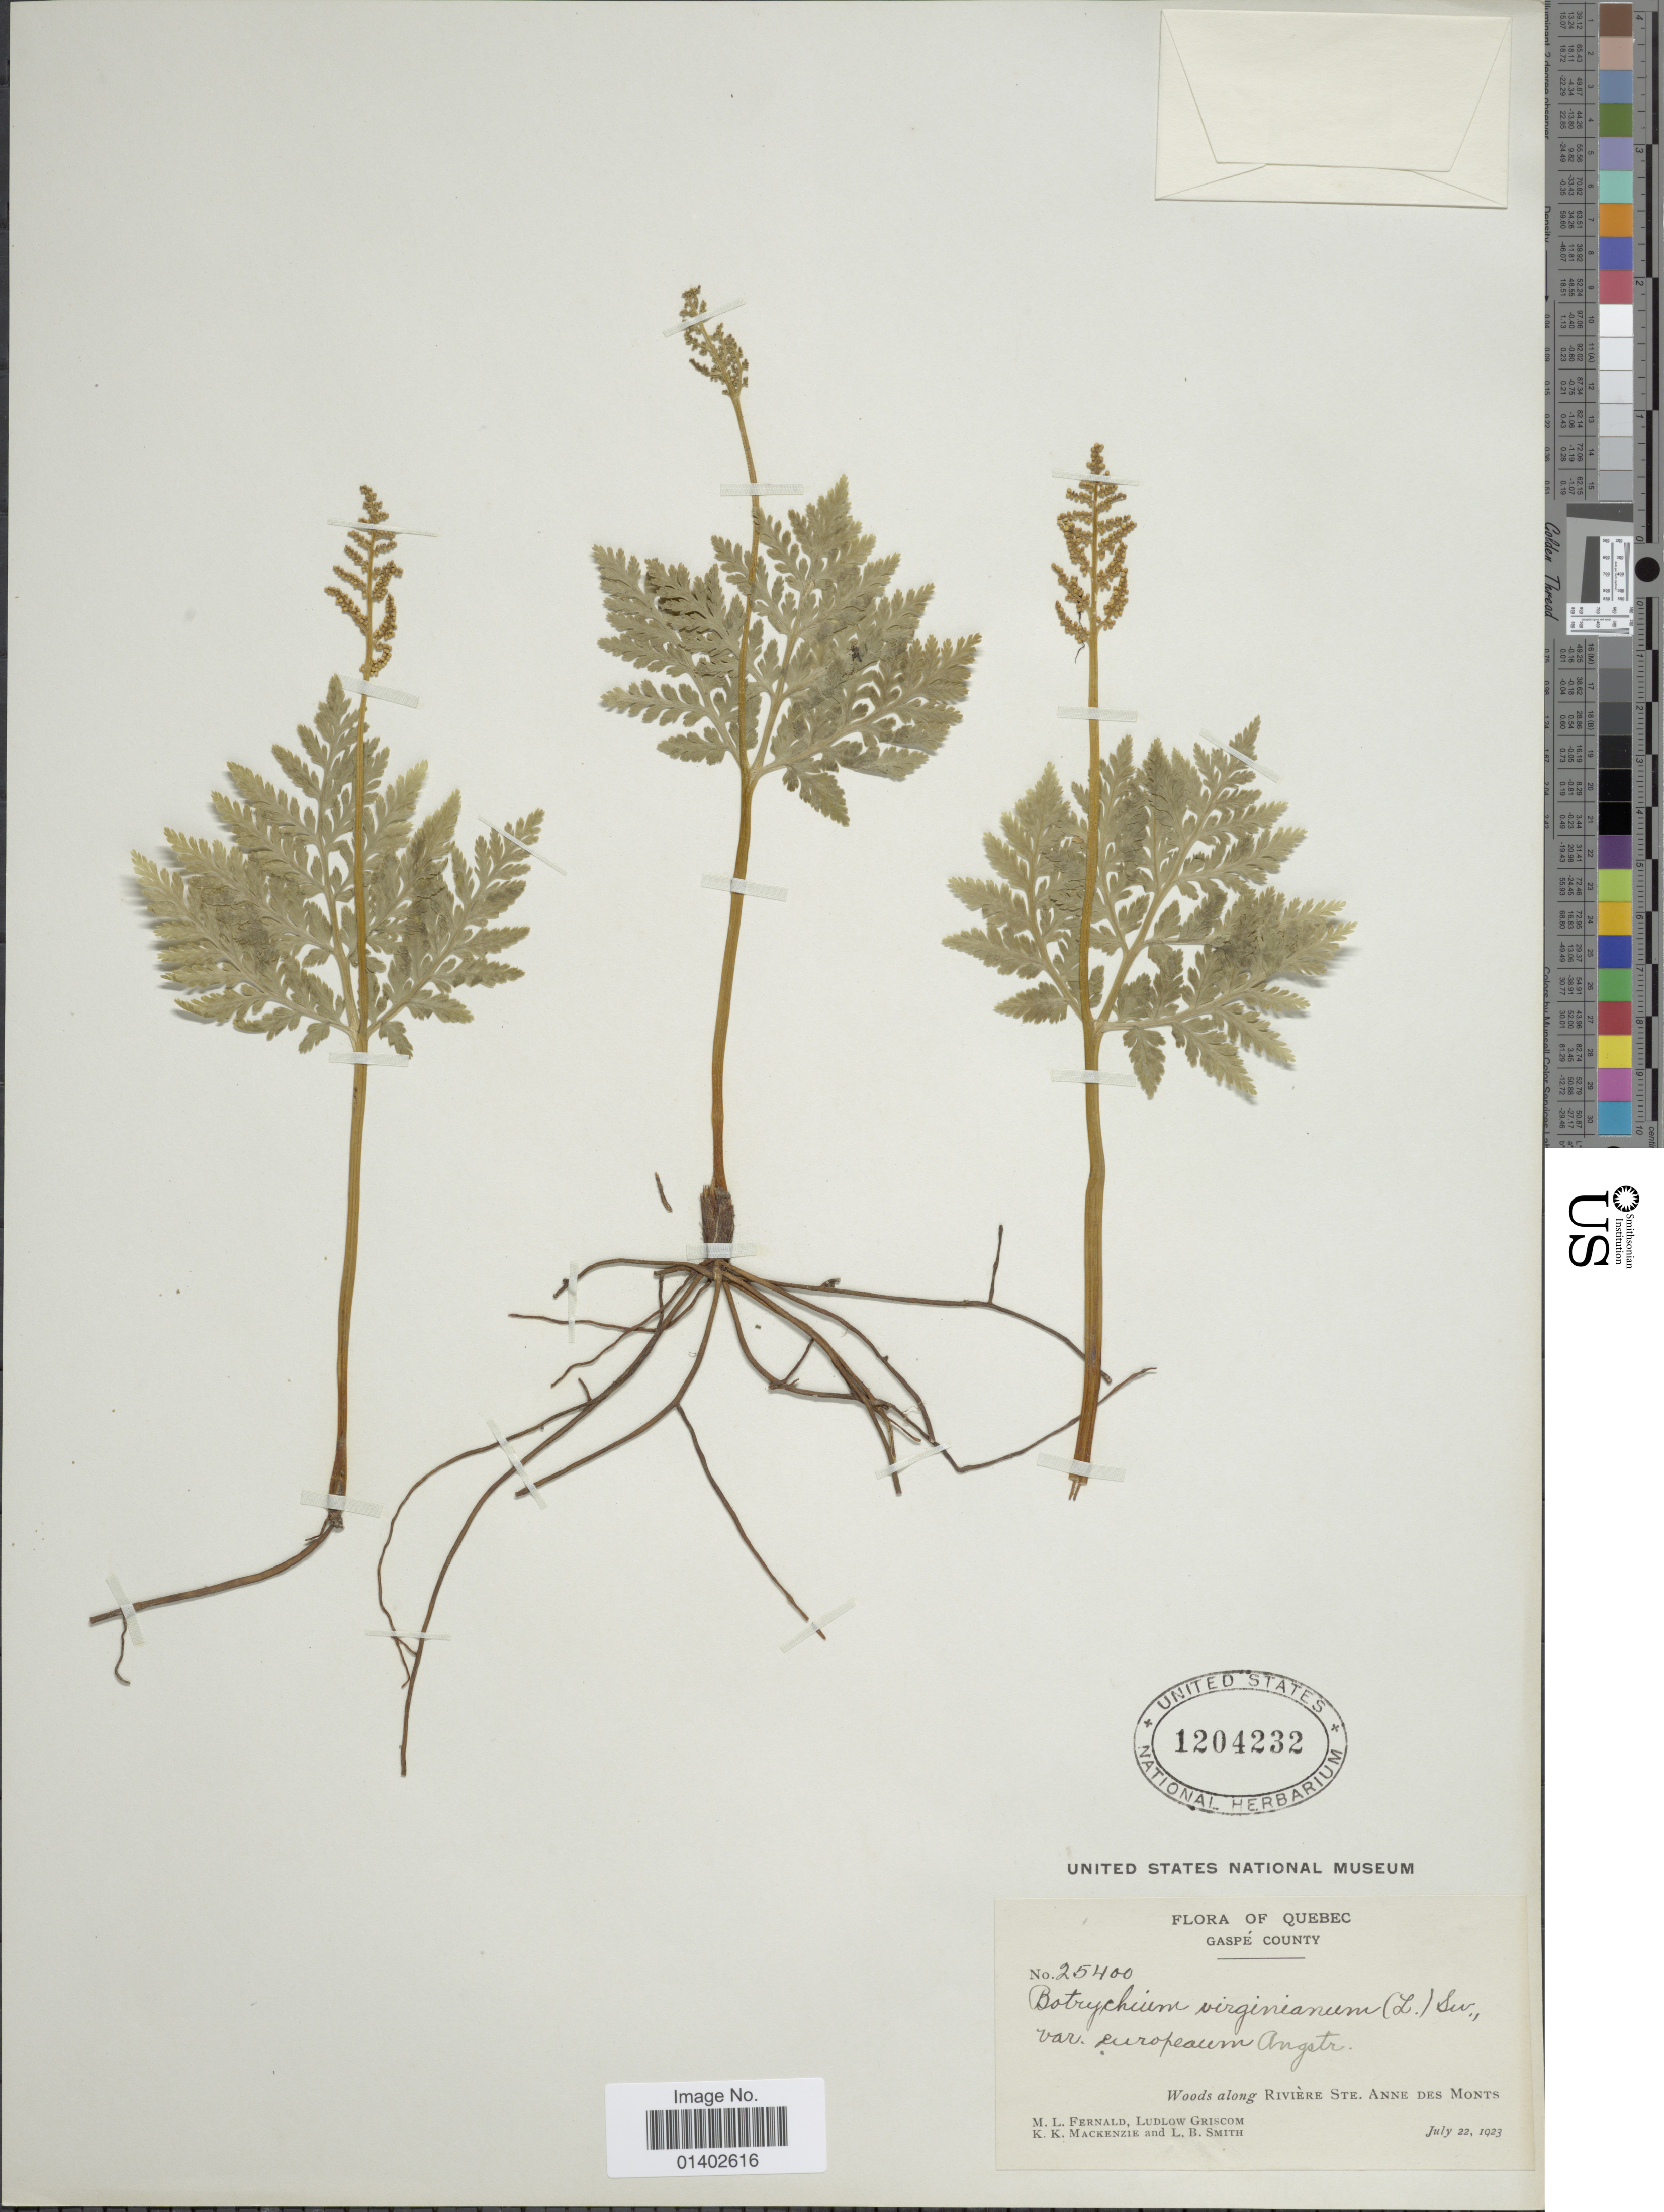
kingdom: Plantae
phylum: Tracheophyta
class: Polypodiopsida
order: Ophioglossales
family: Ophioglossaceae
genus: Botrychium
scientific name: Botrychium virginianum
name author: (L.) Sw.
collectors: M. L. Fernald, L. Griscom, K. K. Mackenzie & L. Smith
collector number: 25400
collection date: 1923-07-22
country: Canada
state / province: Quebec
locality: Gaspé County, Woods along Rivière Ste Anne des Monts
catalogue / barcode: US 1204232